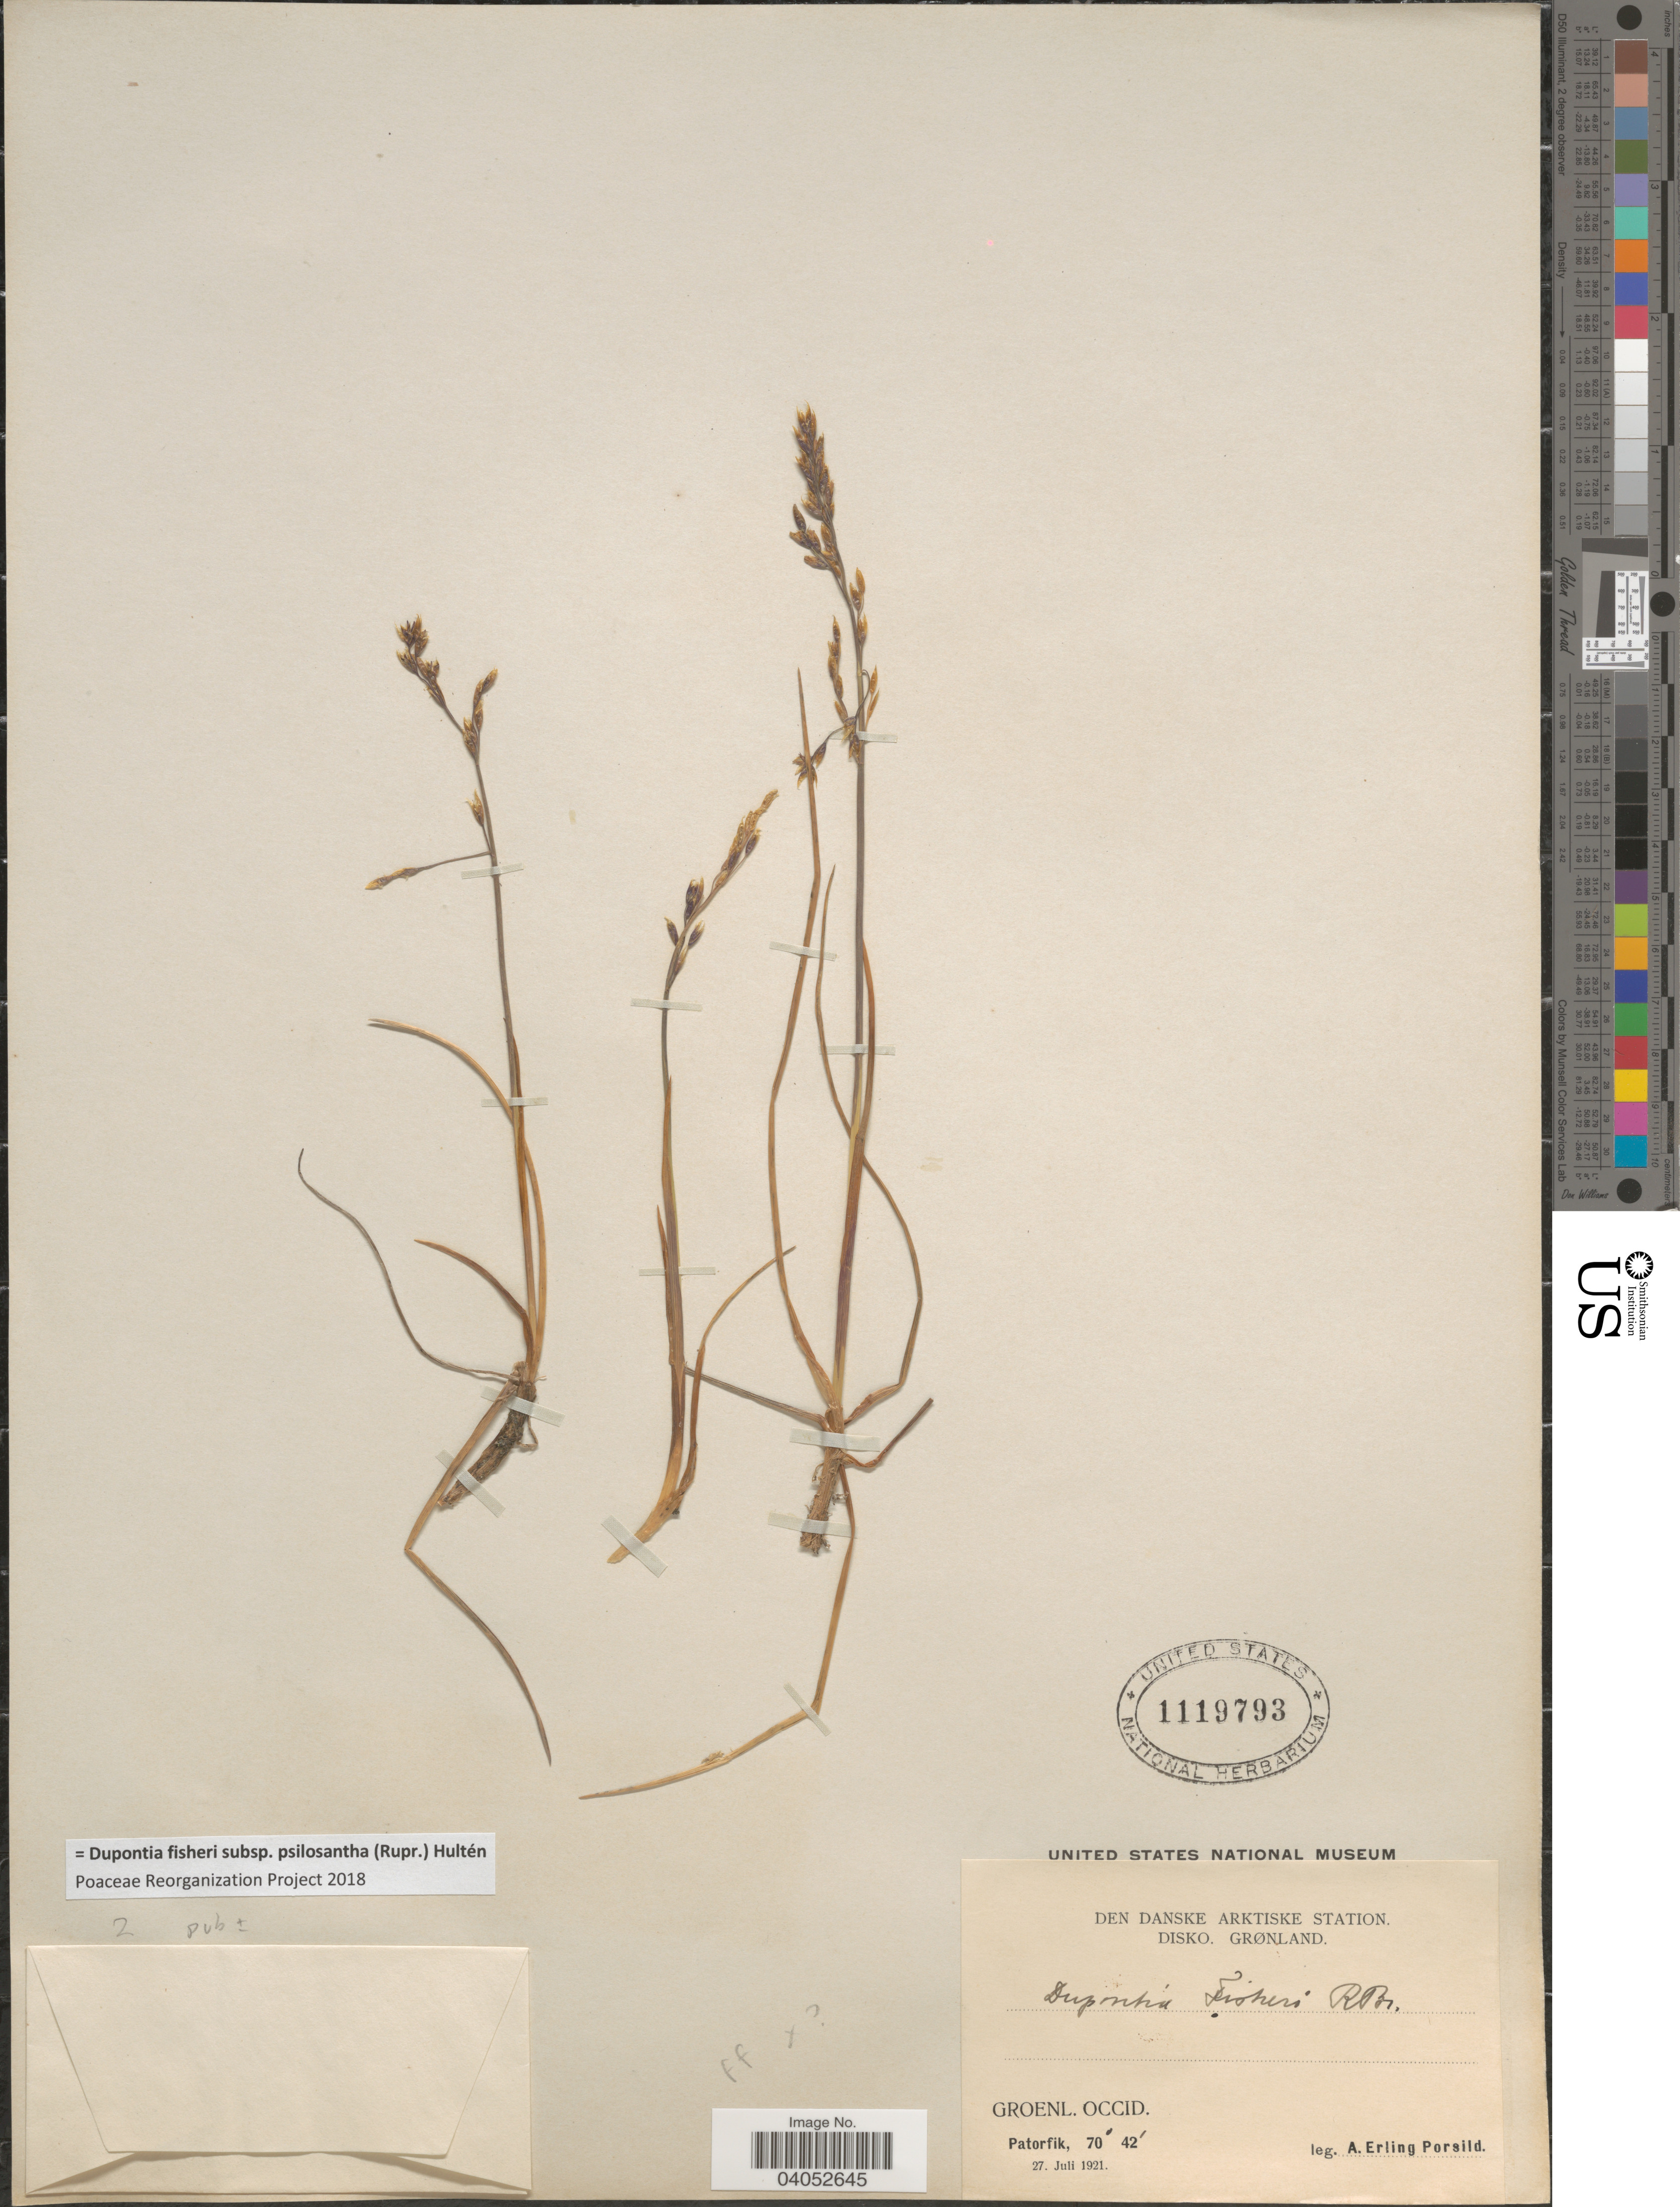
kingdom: Plantae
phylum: Tracheophyta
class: Liliopsida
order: Poales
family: Poaceae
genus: Dupontia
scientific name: Dupontia fisheri subsp. psilosantha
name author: (Rupr.) Hultén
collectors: A. E. Porsild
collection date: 1921-07-27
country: Greenland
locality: Den Danske Arktiske Station. Disko. Grønland. Groenl. Occid. Patorfik.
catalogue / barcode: US 1119793